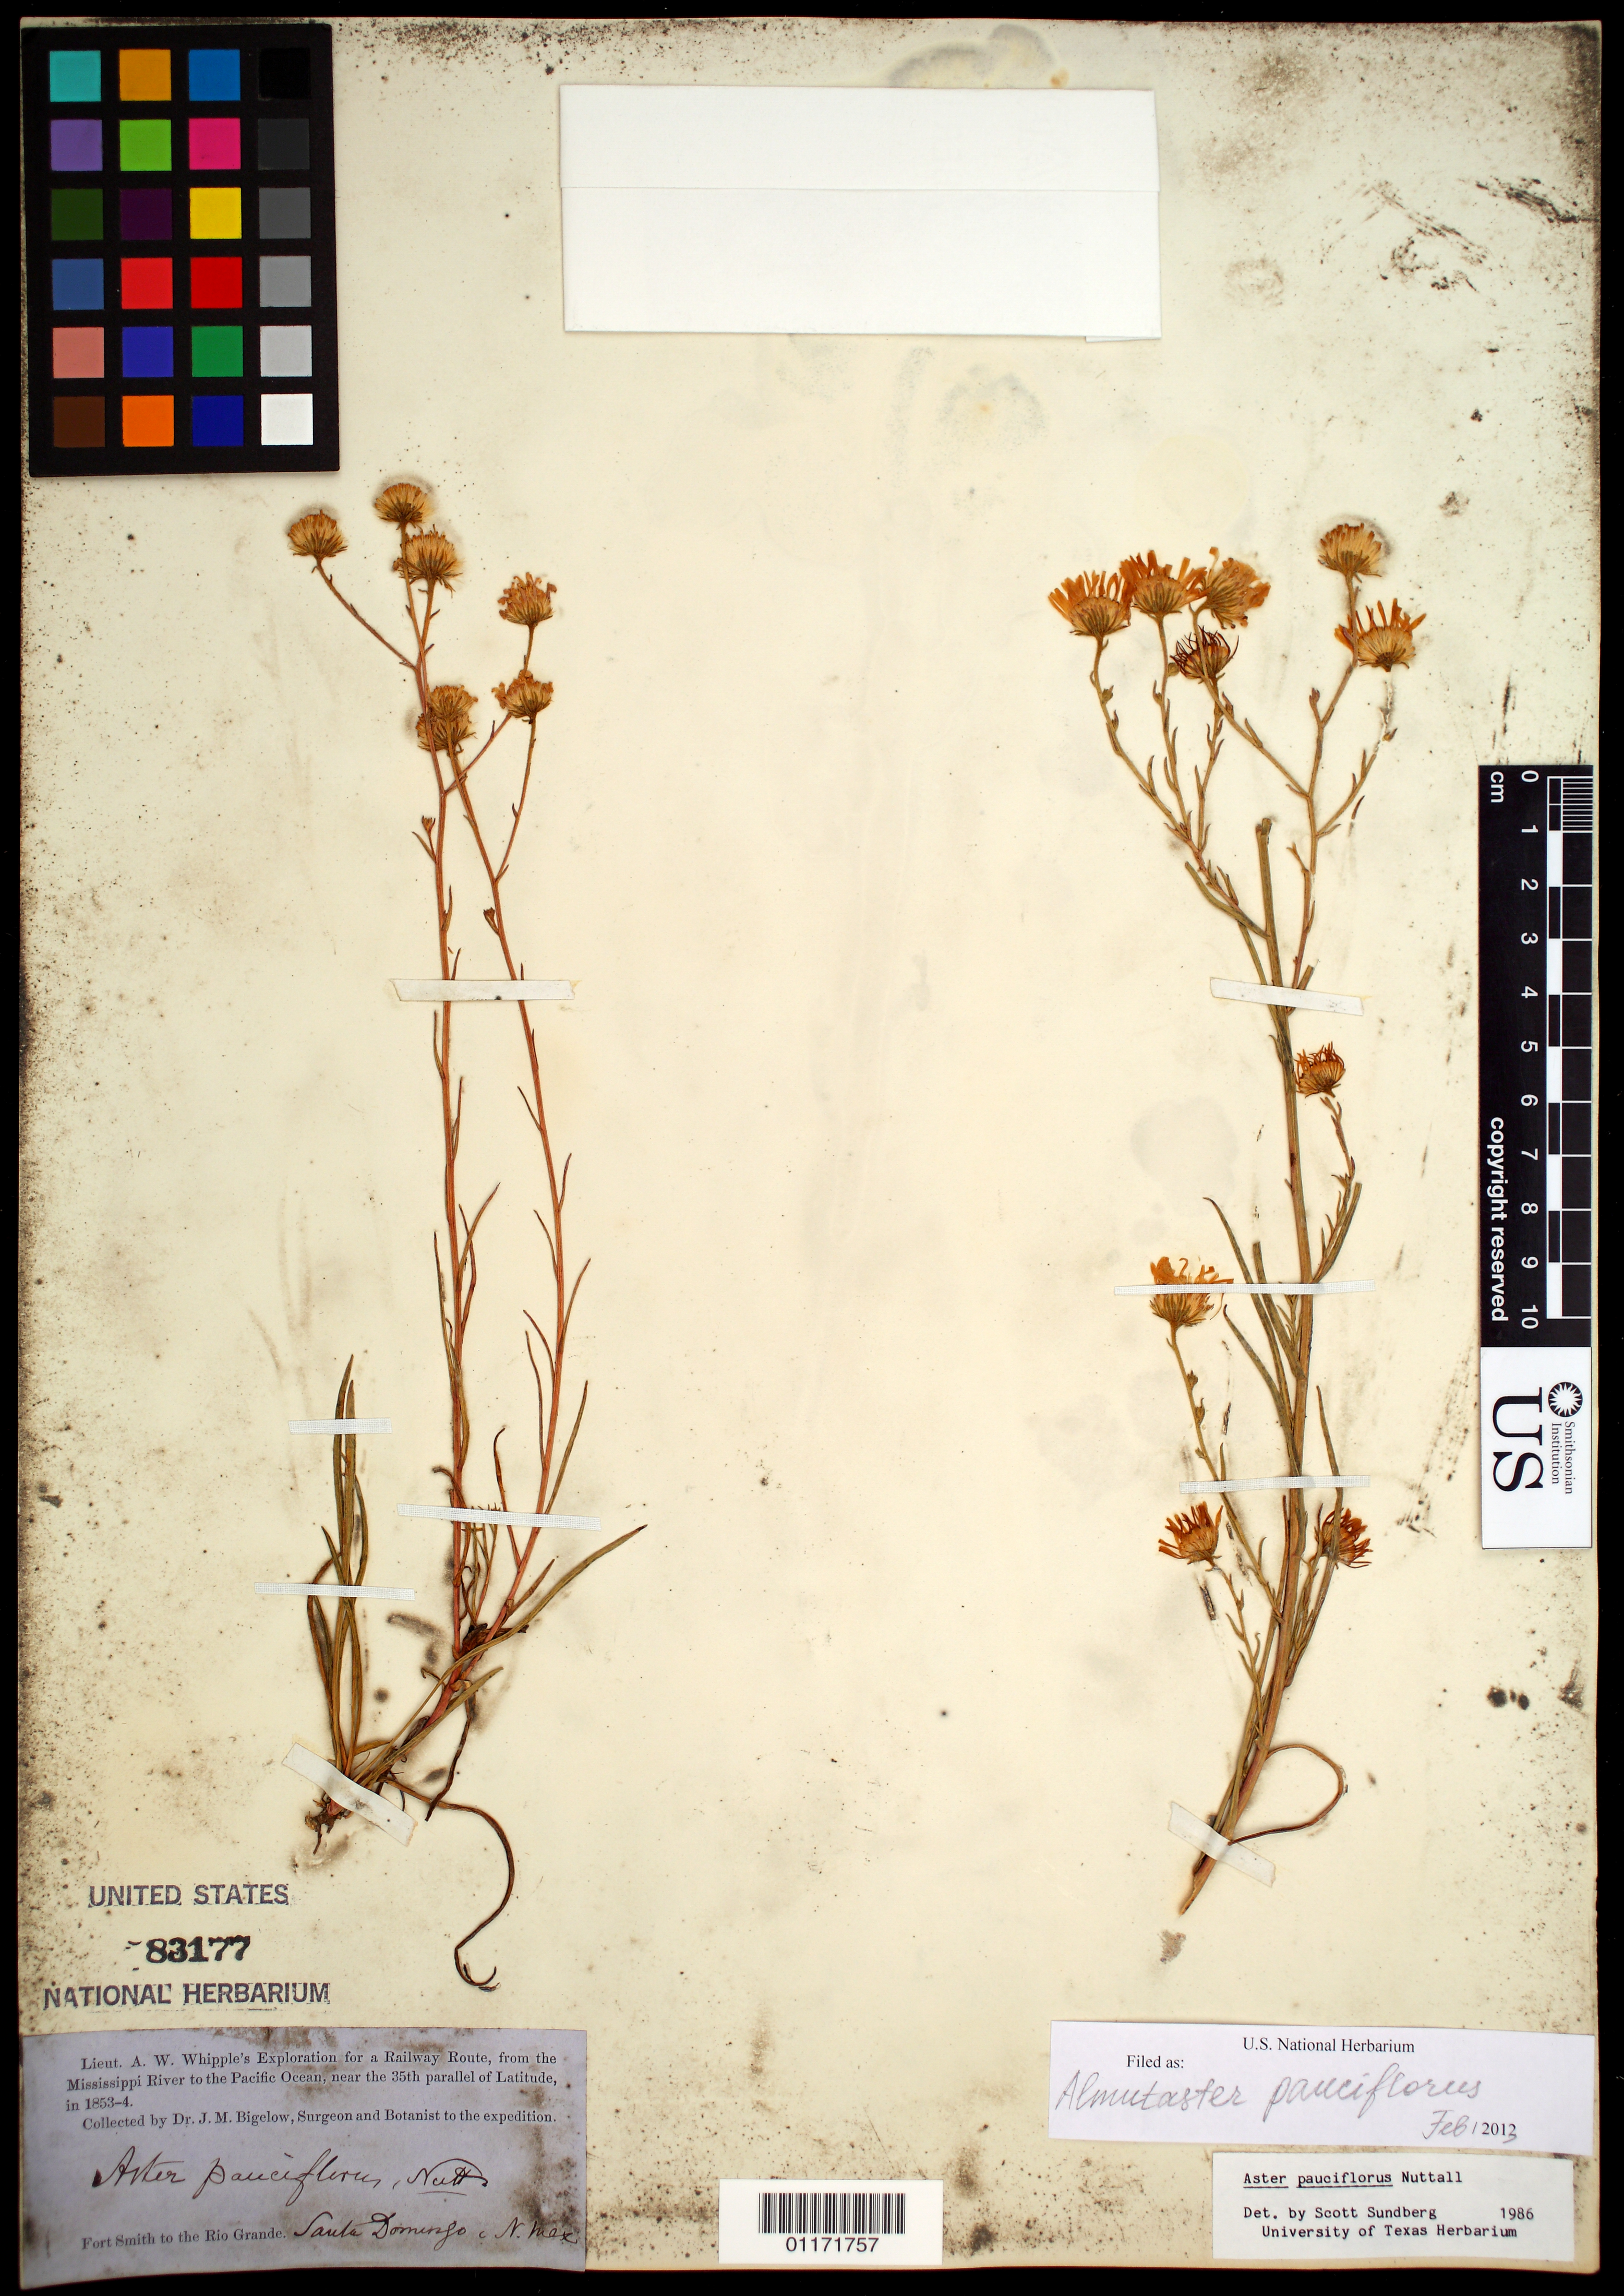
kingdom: Plantae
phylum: Tracheophyta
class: Magnoliopsida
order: Asterales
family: Asteraceae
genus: Almutaster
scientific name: Almutaster pauciflorus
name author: (Nutt.) Á. Löve & D. Löve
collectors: J. M. Bigelow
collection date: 1853/1854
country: United States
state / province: New Mexico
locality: Fort Smith to the Rio Grande, Santa Domingo.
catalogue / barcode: US 83177